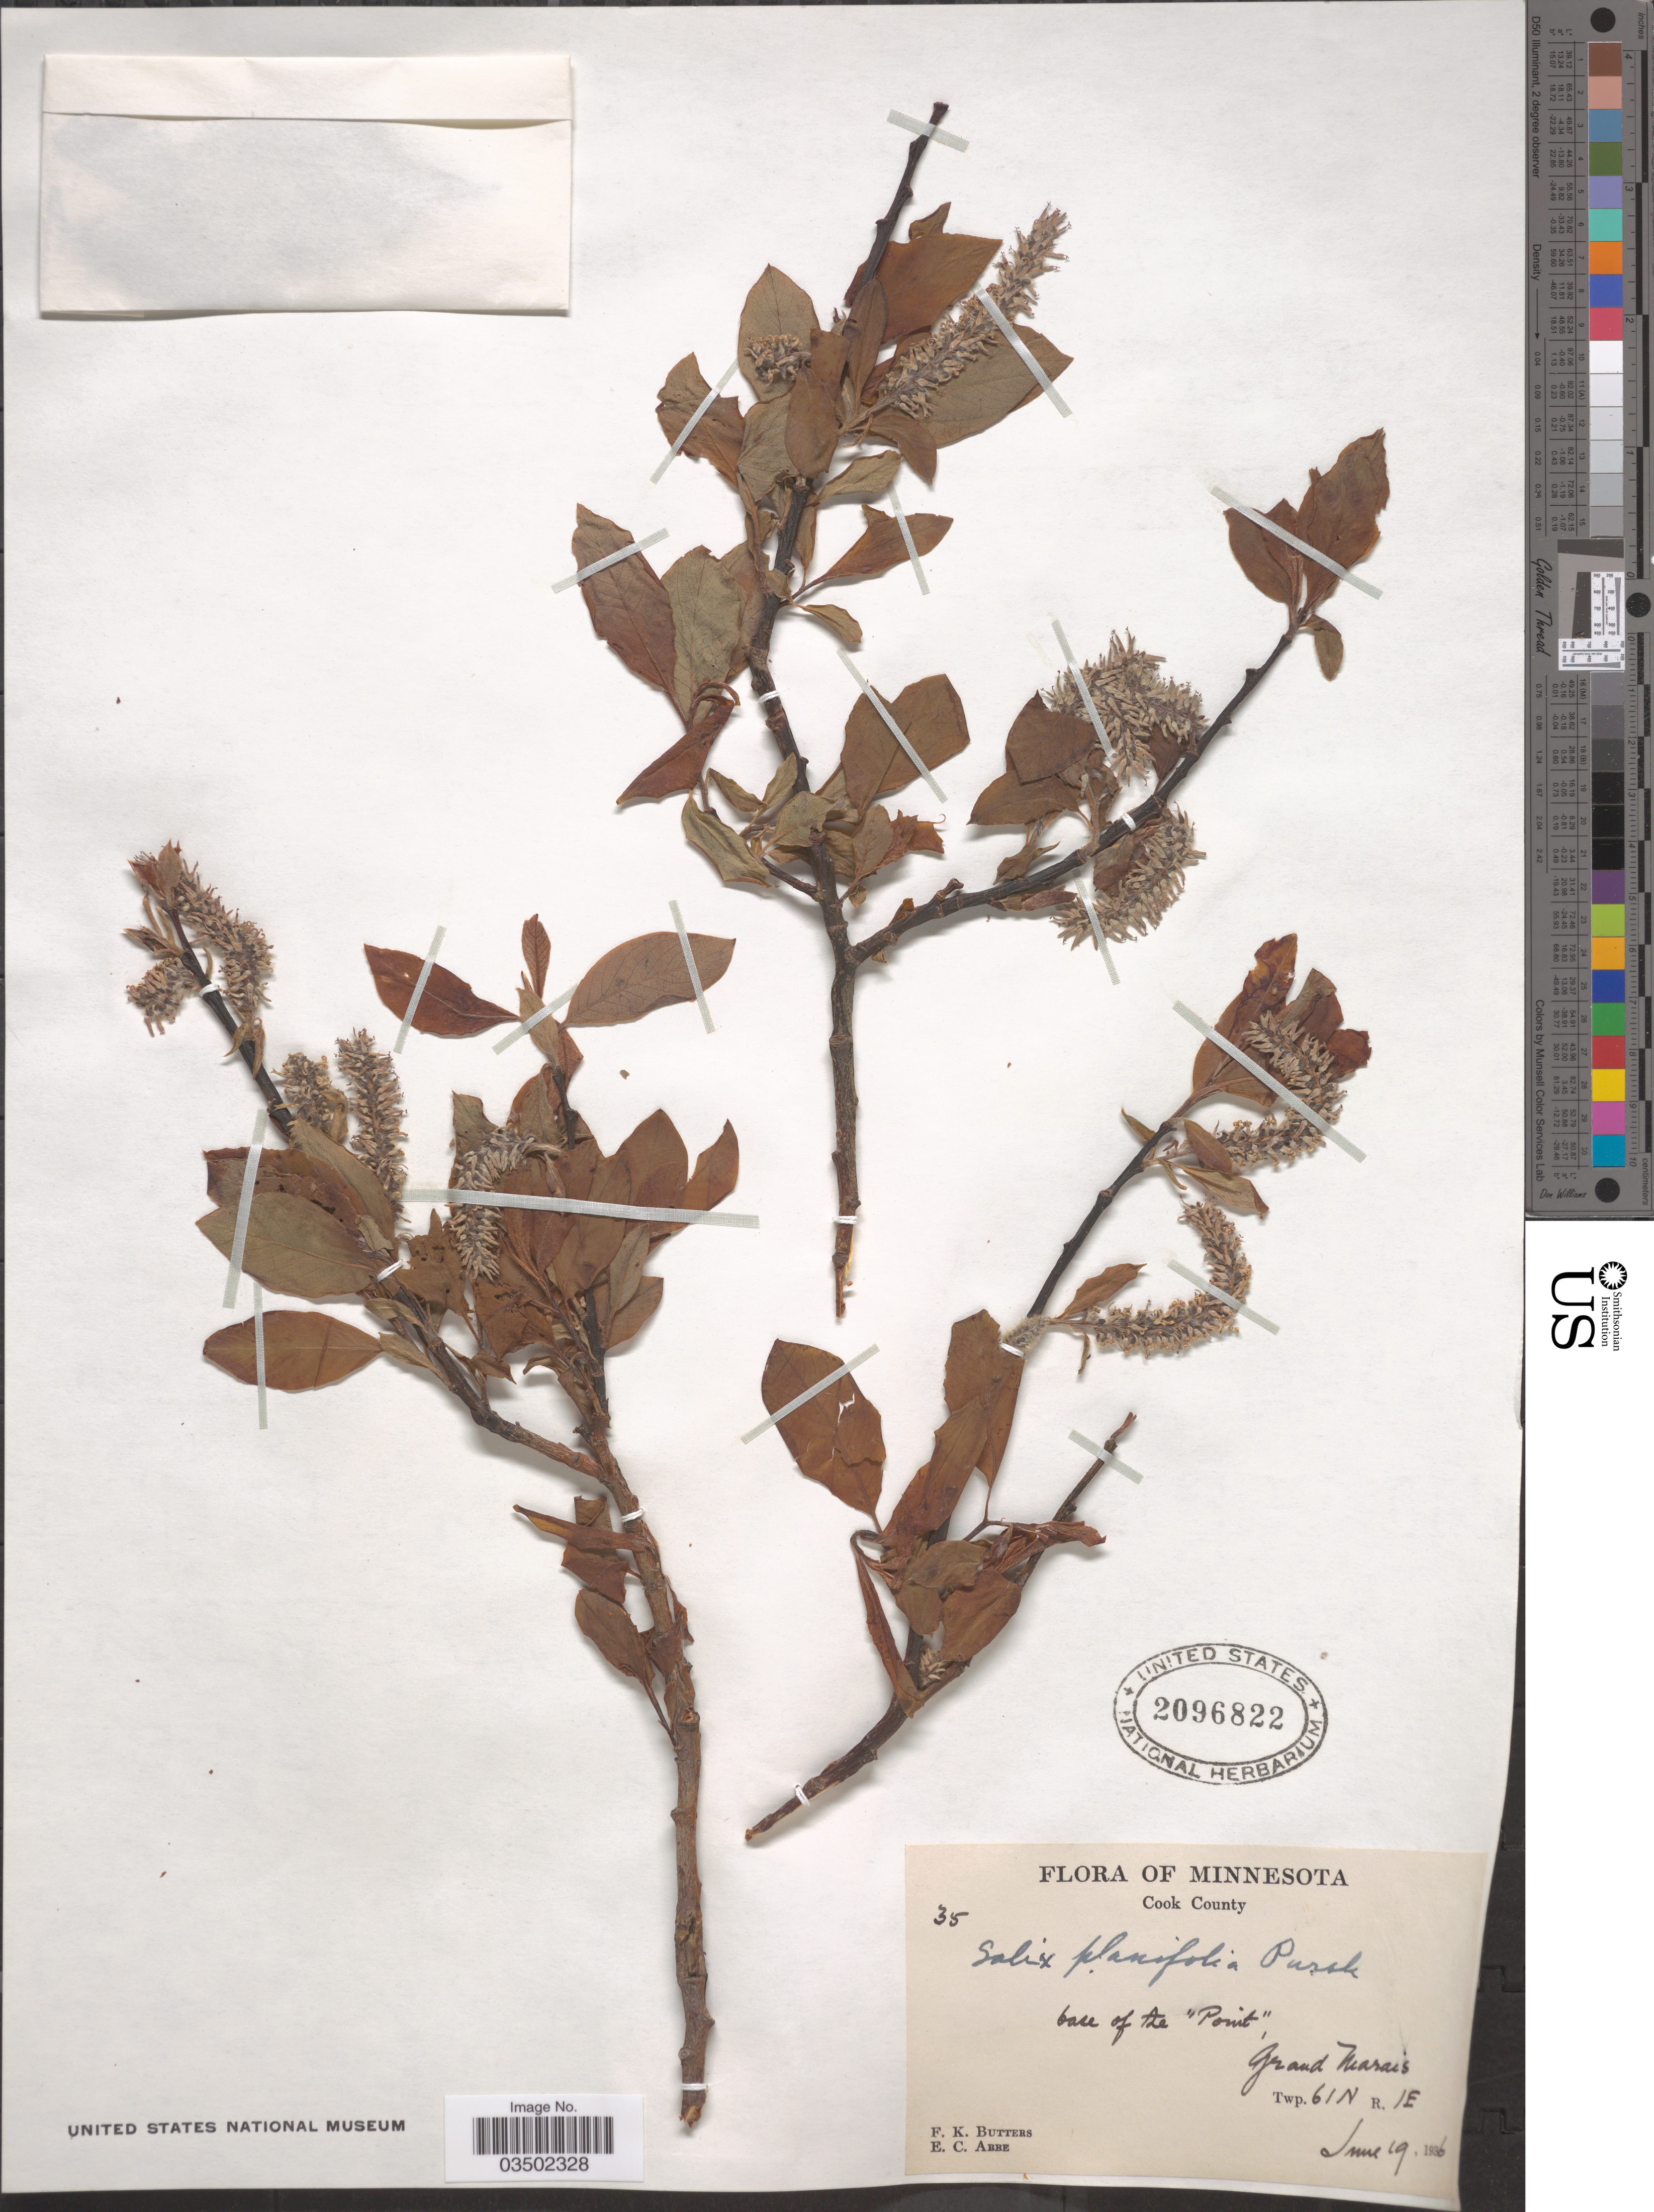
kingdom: Plantae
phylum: Tracheophyta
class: Magnoliopsida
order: Malpighiales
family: Salicaceae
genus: Salix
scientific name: Salix planifolia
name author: Pursh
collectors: F. K. Butters & E. C. Abbe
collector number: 35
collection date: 1936-06-19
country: United States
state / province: Minnesota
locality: Cook County. Base of the "Point", Grand Marais Twp. 61N R.1E.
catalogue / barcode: US 2096822